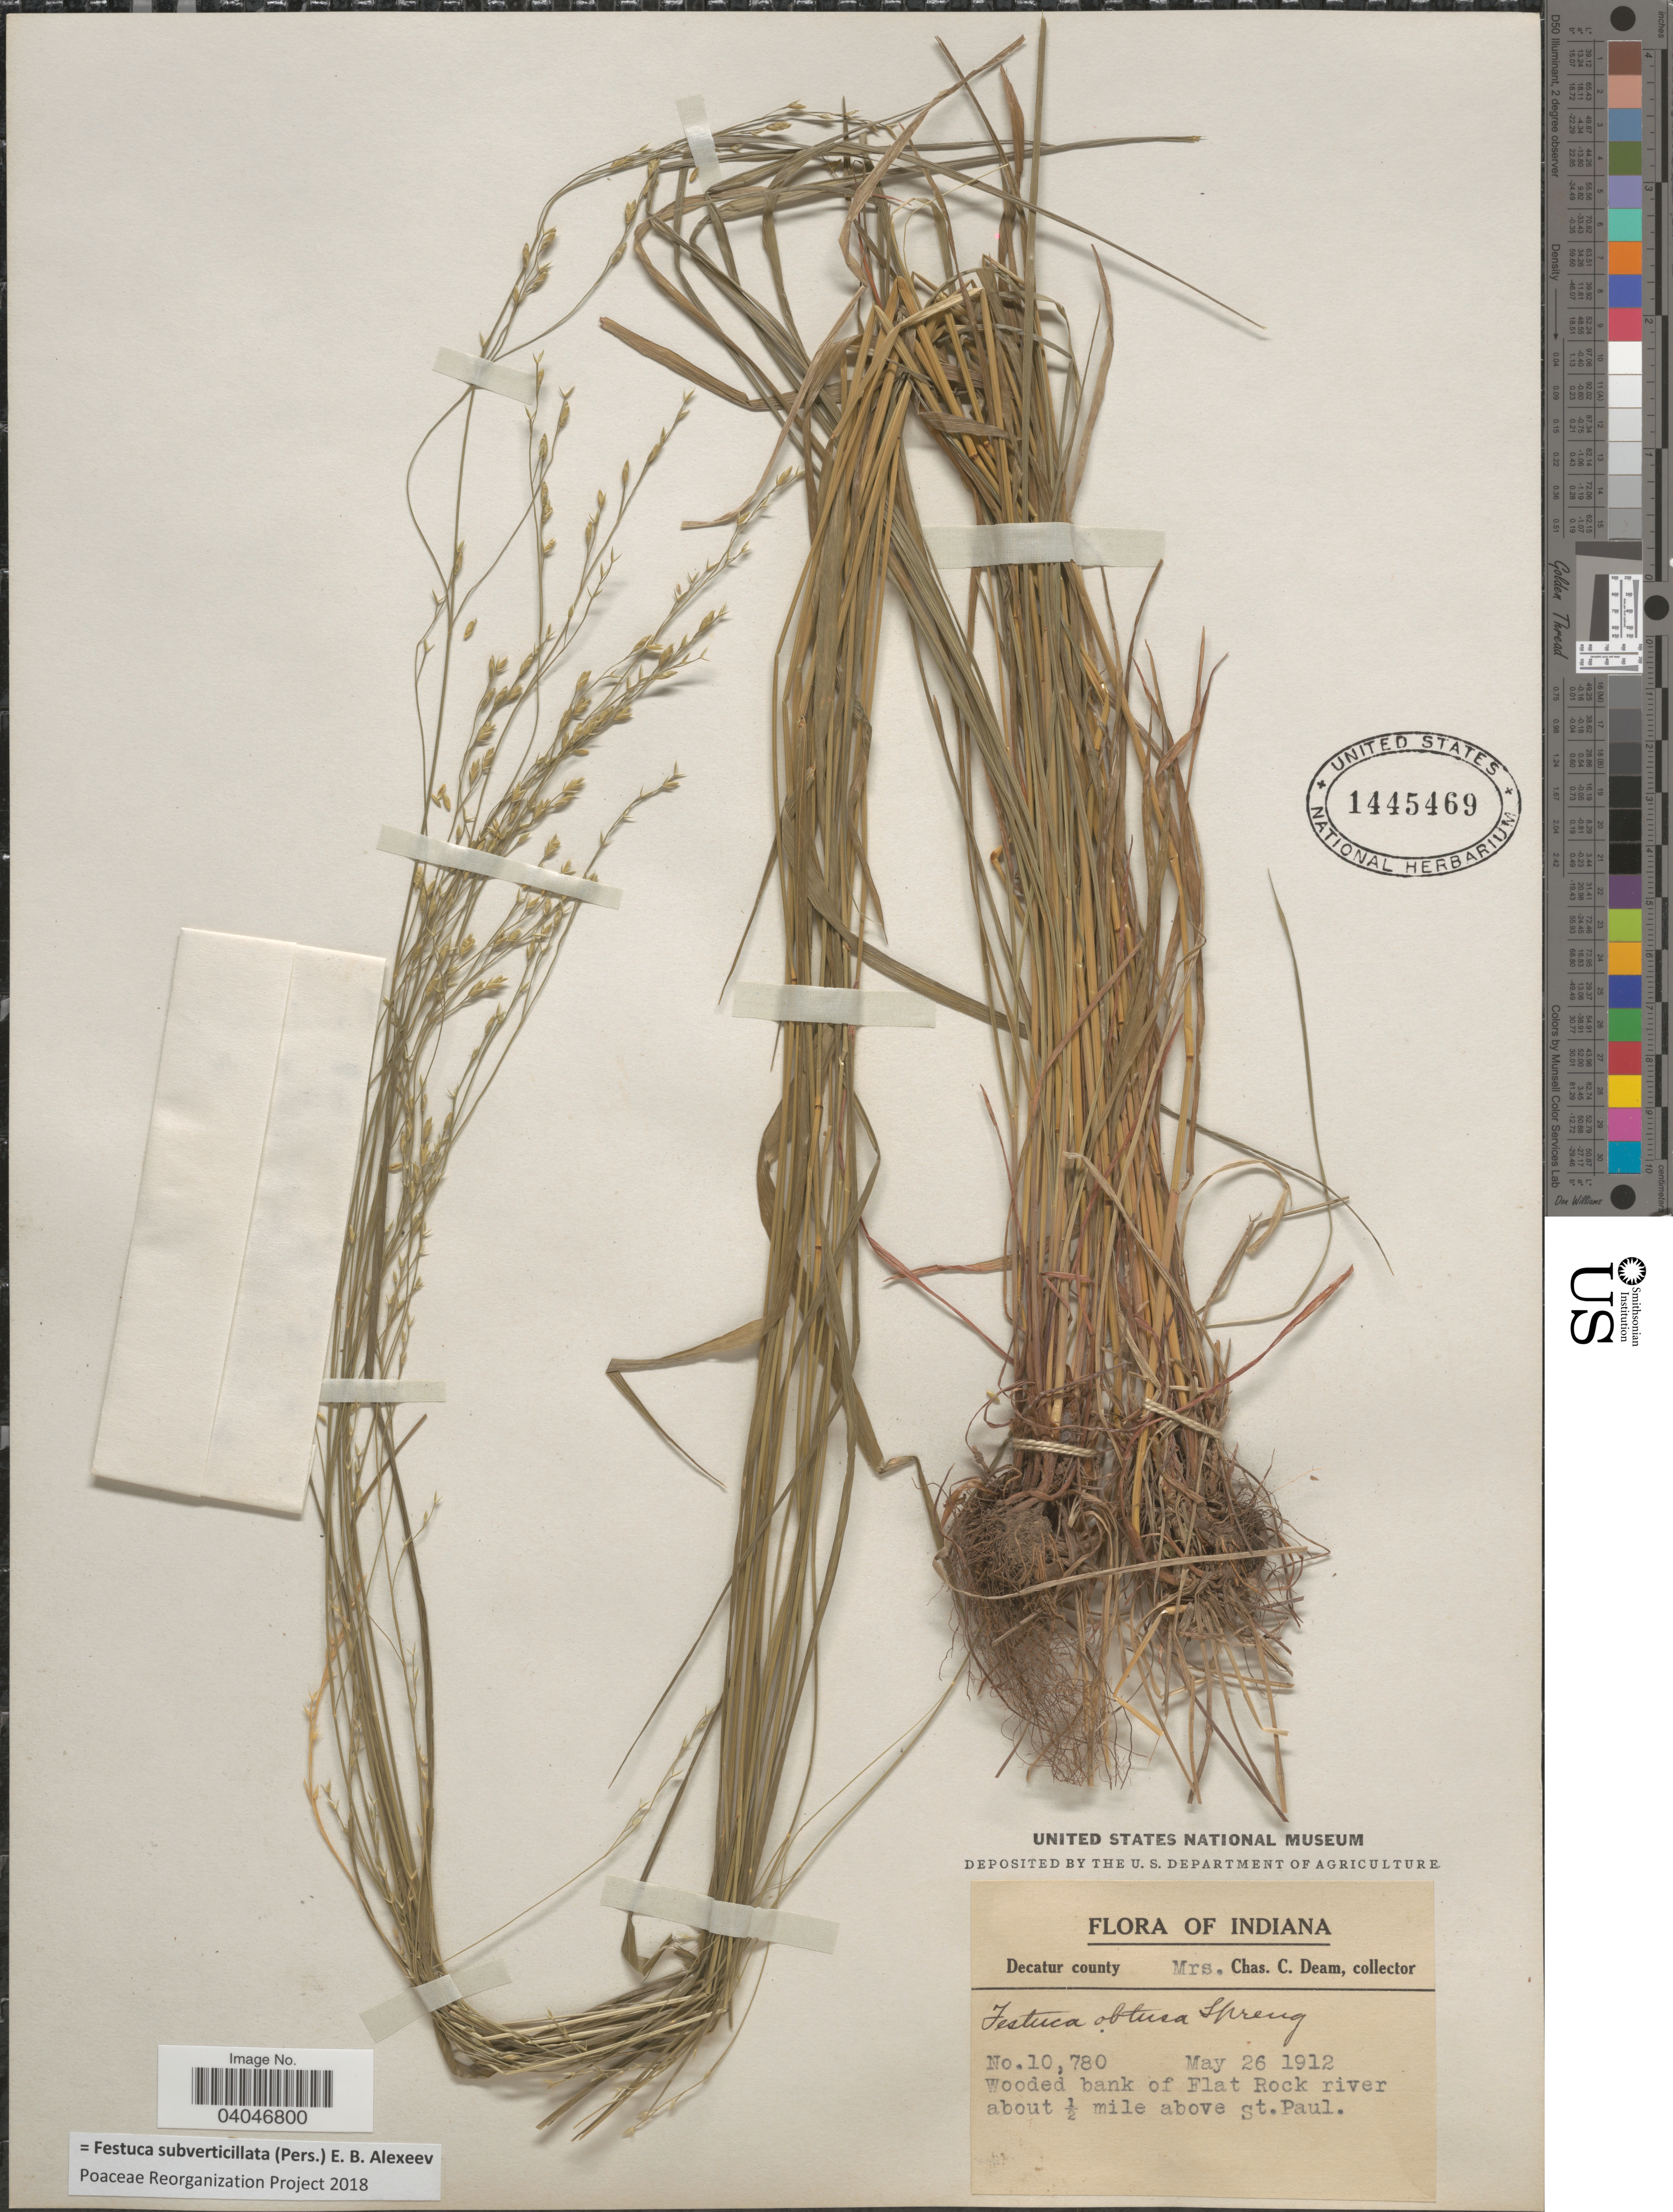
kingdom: Plantae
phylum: Tracheophyta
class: Liliopsida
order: Poales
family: Poaceae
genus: Festuca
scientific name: Festuca subverticillata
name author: (Pers.) E.B. Alexeev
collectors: C. Deam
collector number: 10780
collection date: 1912-05-26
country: United States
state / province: Indiana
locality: Decatur county. Wooded bank of Flat Rock river about ½ mile above St.Paul.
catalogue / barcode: US 1445469